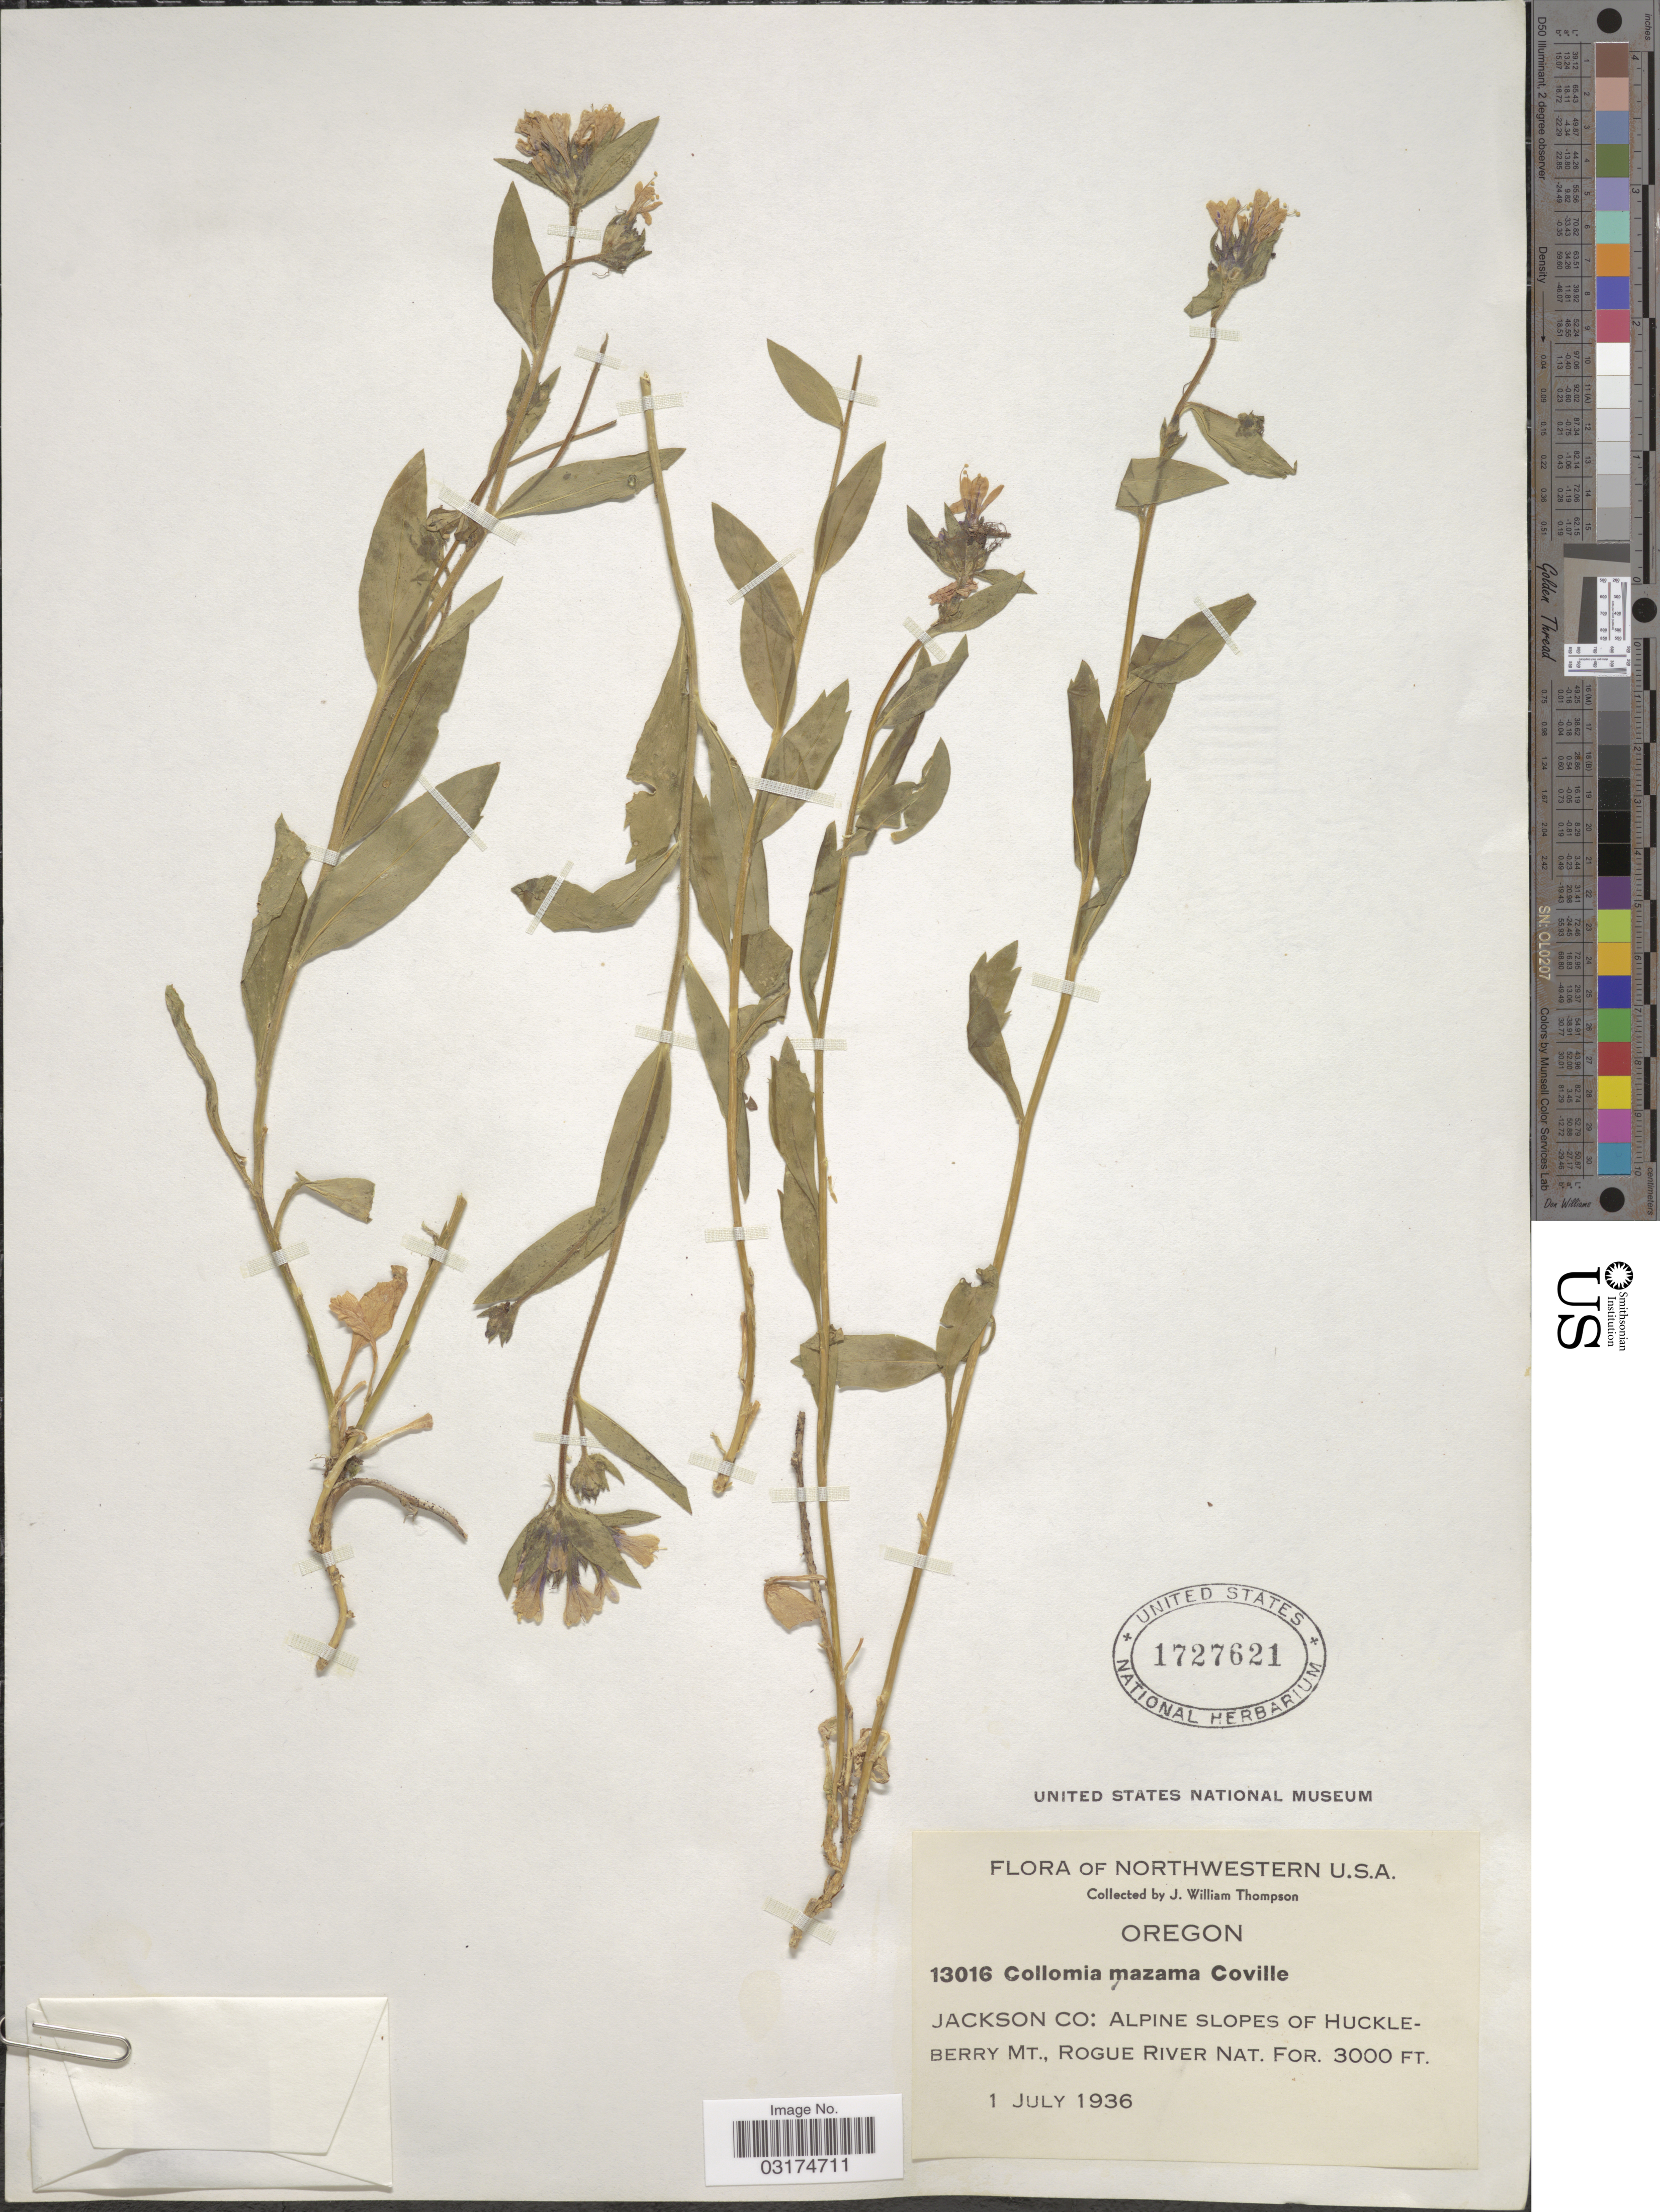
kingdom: Plantae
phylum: Tracheophyta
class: Magnoliopsida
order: Ericales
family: Polemoniaceae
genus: Collomia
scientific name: Collomia mazama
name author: Coville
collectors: J. W. Thompson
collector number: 13016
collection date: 1936-07-01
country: United States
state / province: Oregon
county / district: Jackson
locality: Jackson Co: Alpine slopes of Huckleberry Mt., Rogue River Nat. For.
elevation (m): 914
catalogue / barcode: US 1727621